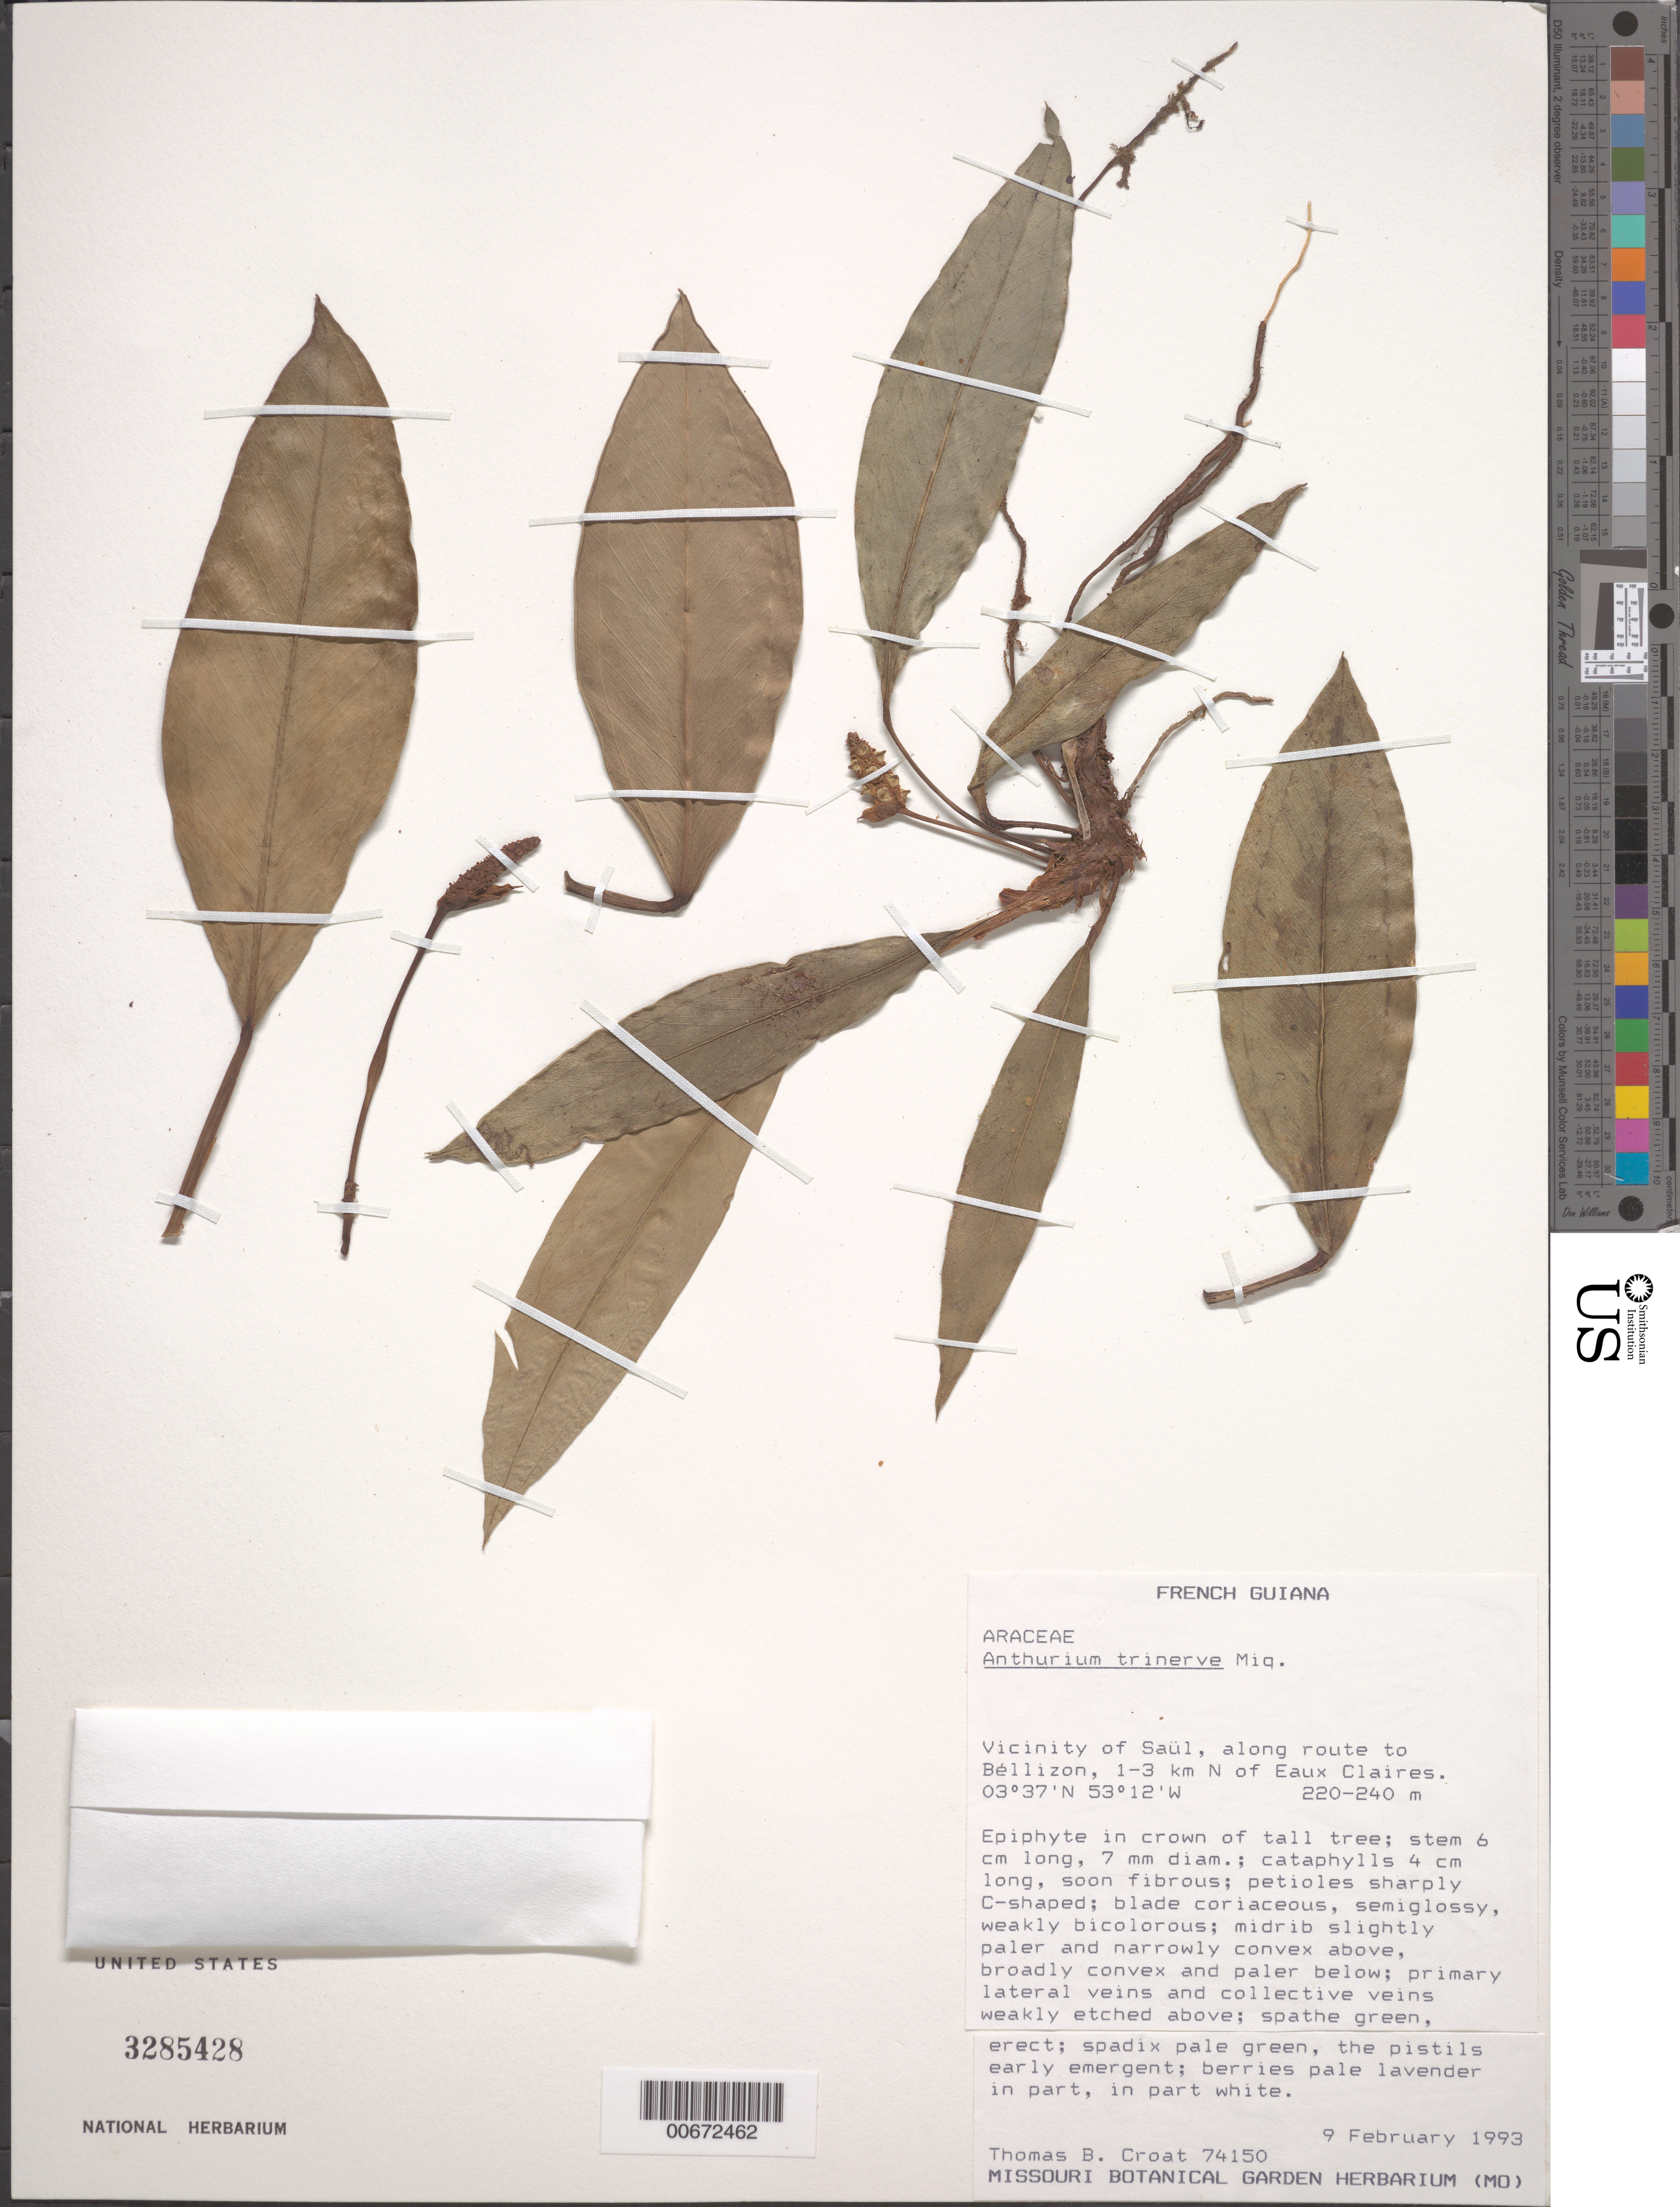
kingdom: Plantae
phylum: Tracheophyta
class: Liliopsida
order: Alismatales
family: Araceae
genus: Anthurium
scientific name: Anthurium trinervium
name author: Miq.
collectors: T. B. Croat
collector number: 74150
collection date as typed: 9-Feb-93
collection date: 1993-02-09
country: French Guiana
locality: Saül, along route to Béllizon, 1-3 km N of Eaux Claires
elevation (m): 220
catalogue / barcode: US 3285428